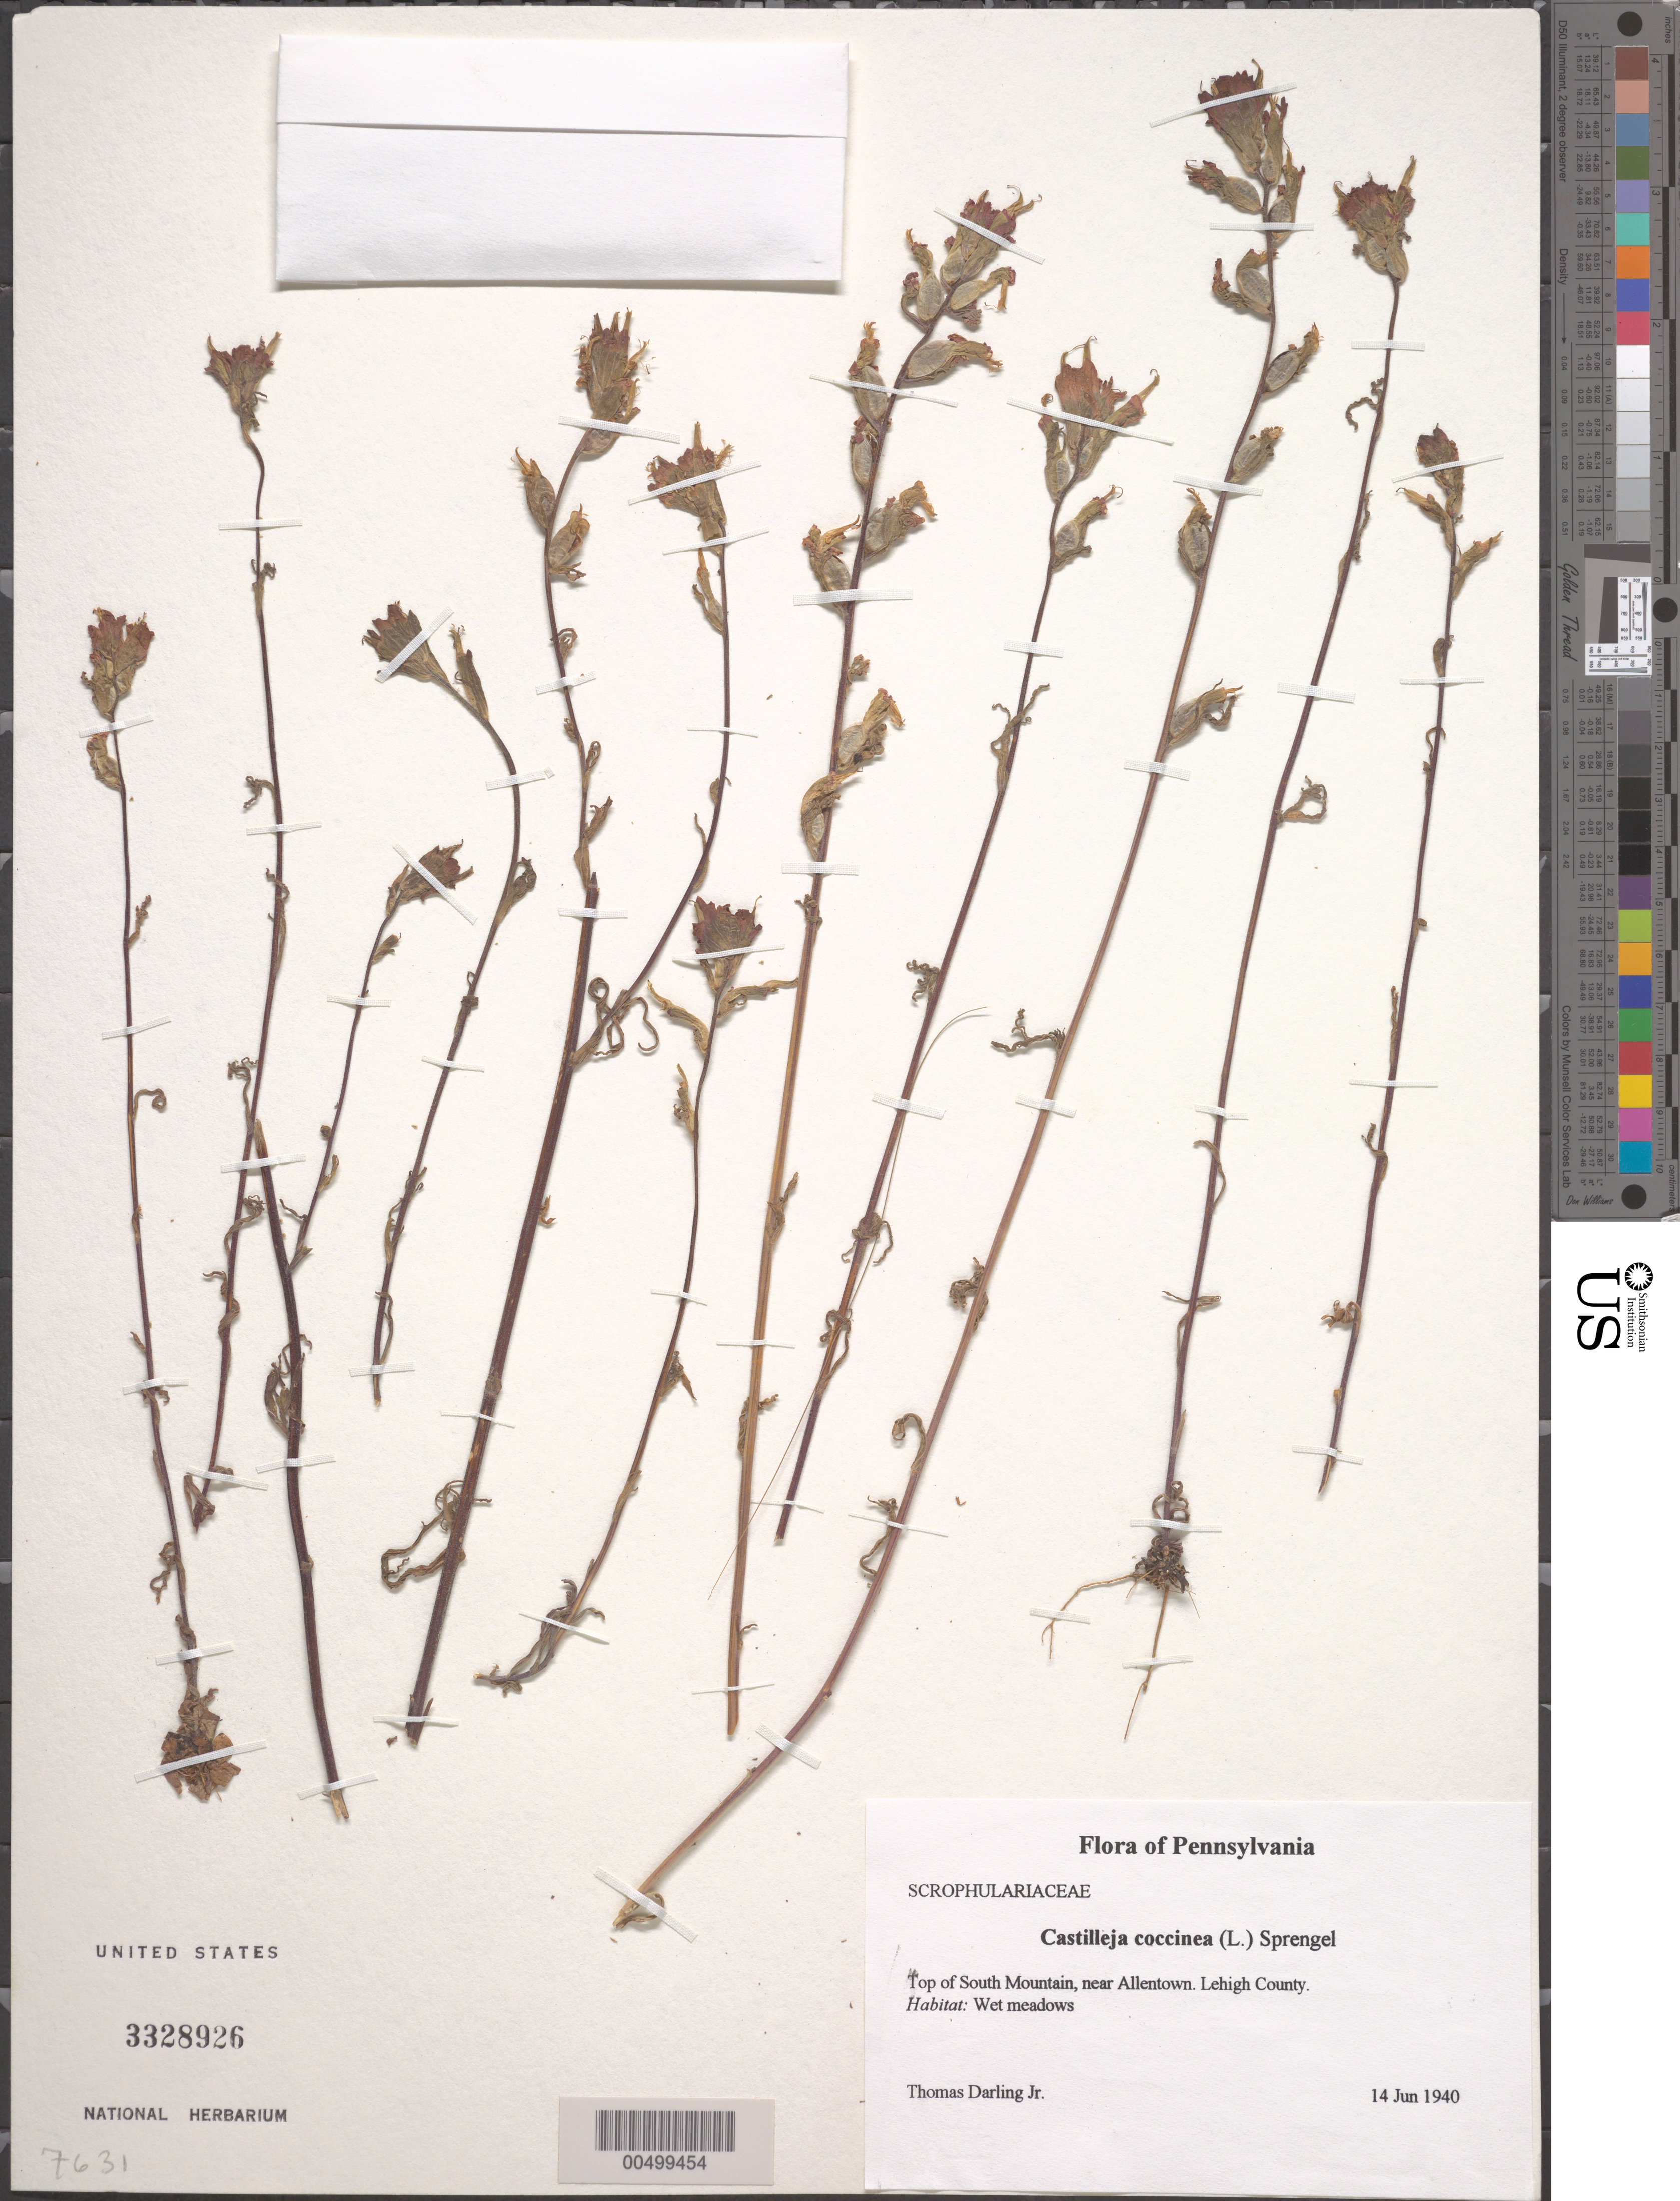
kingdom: Plantae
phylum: Tracheophyta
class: Magnoliopsida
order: Lamiales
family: Orobanchaceae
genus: Castilleja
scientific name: Castilleja coccinea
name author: (L.) Spreng.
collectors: T. Darling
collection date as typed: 14 Jun 1940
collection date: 1940-06-14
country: United States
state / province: Pennsylvania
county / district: Lehigh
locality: Top of South Mountain, near Allentown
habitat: Wet meadows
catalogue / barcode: US 3328926